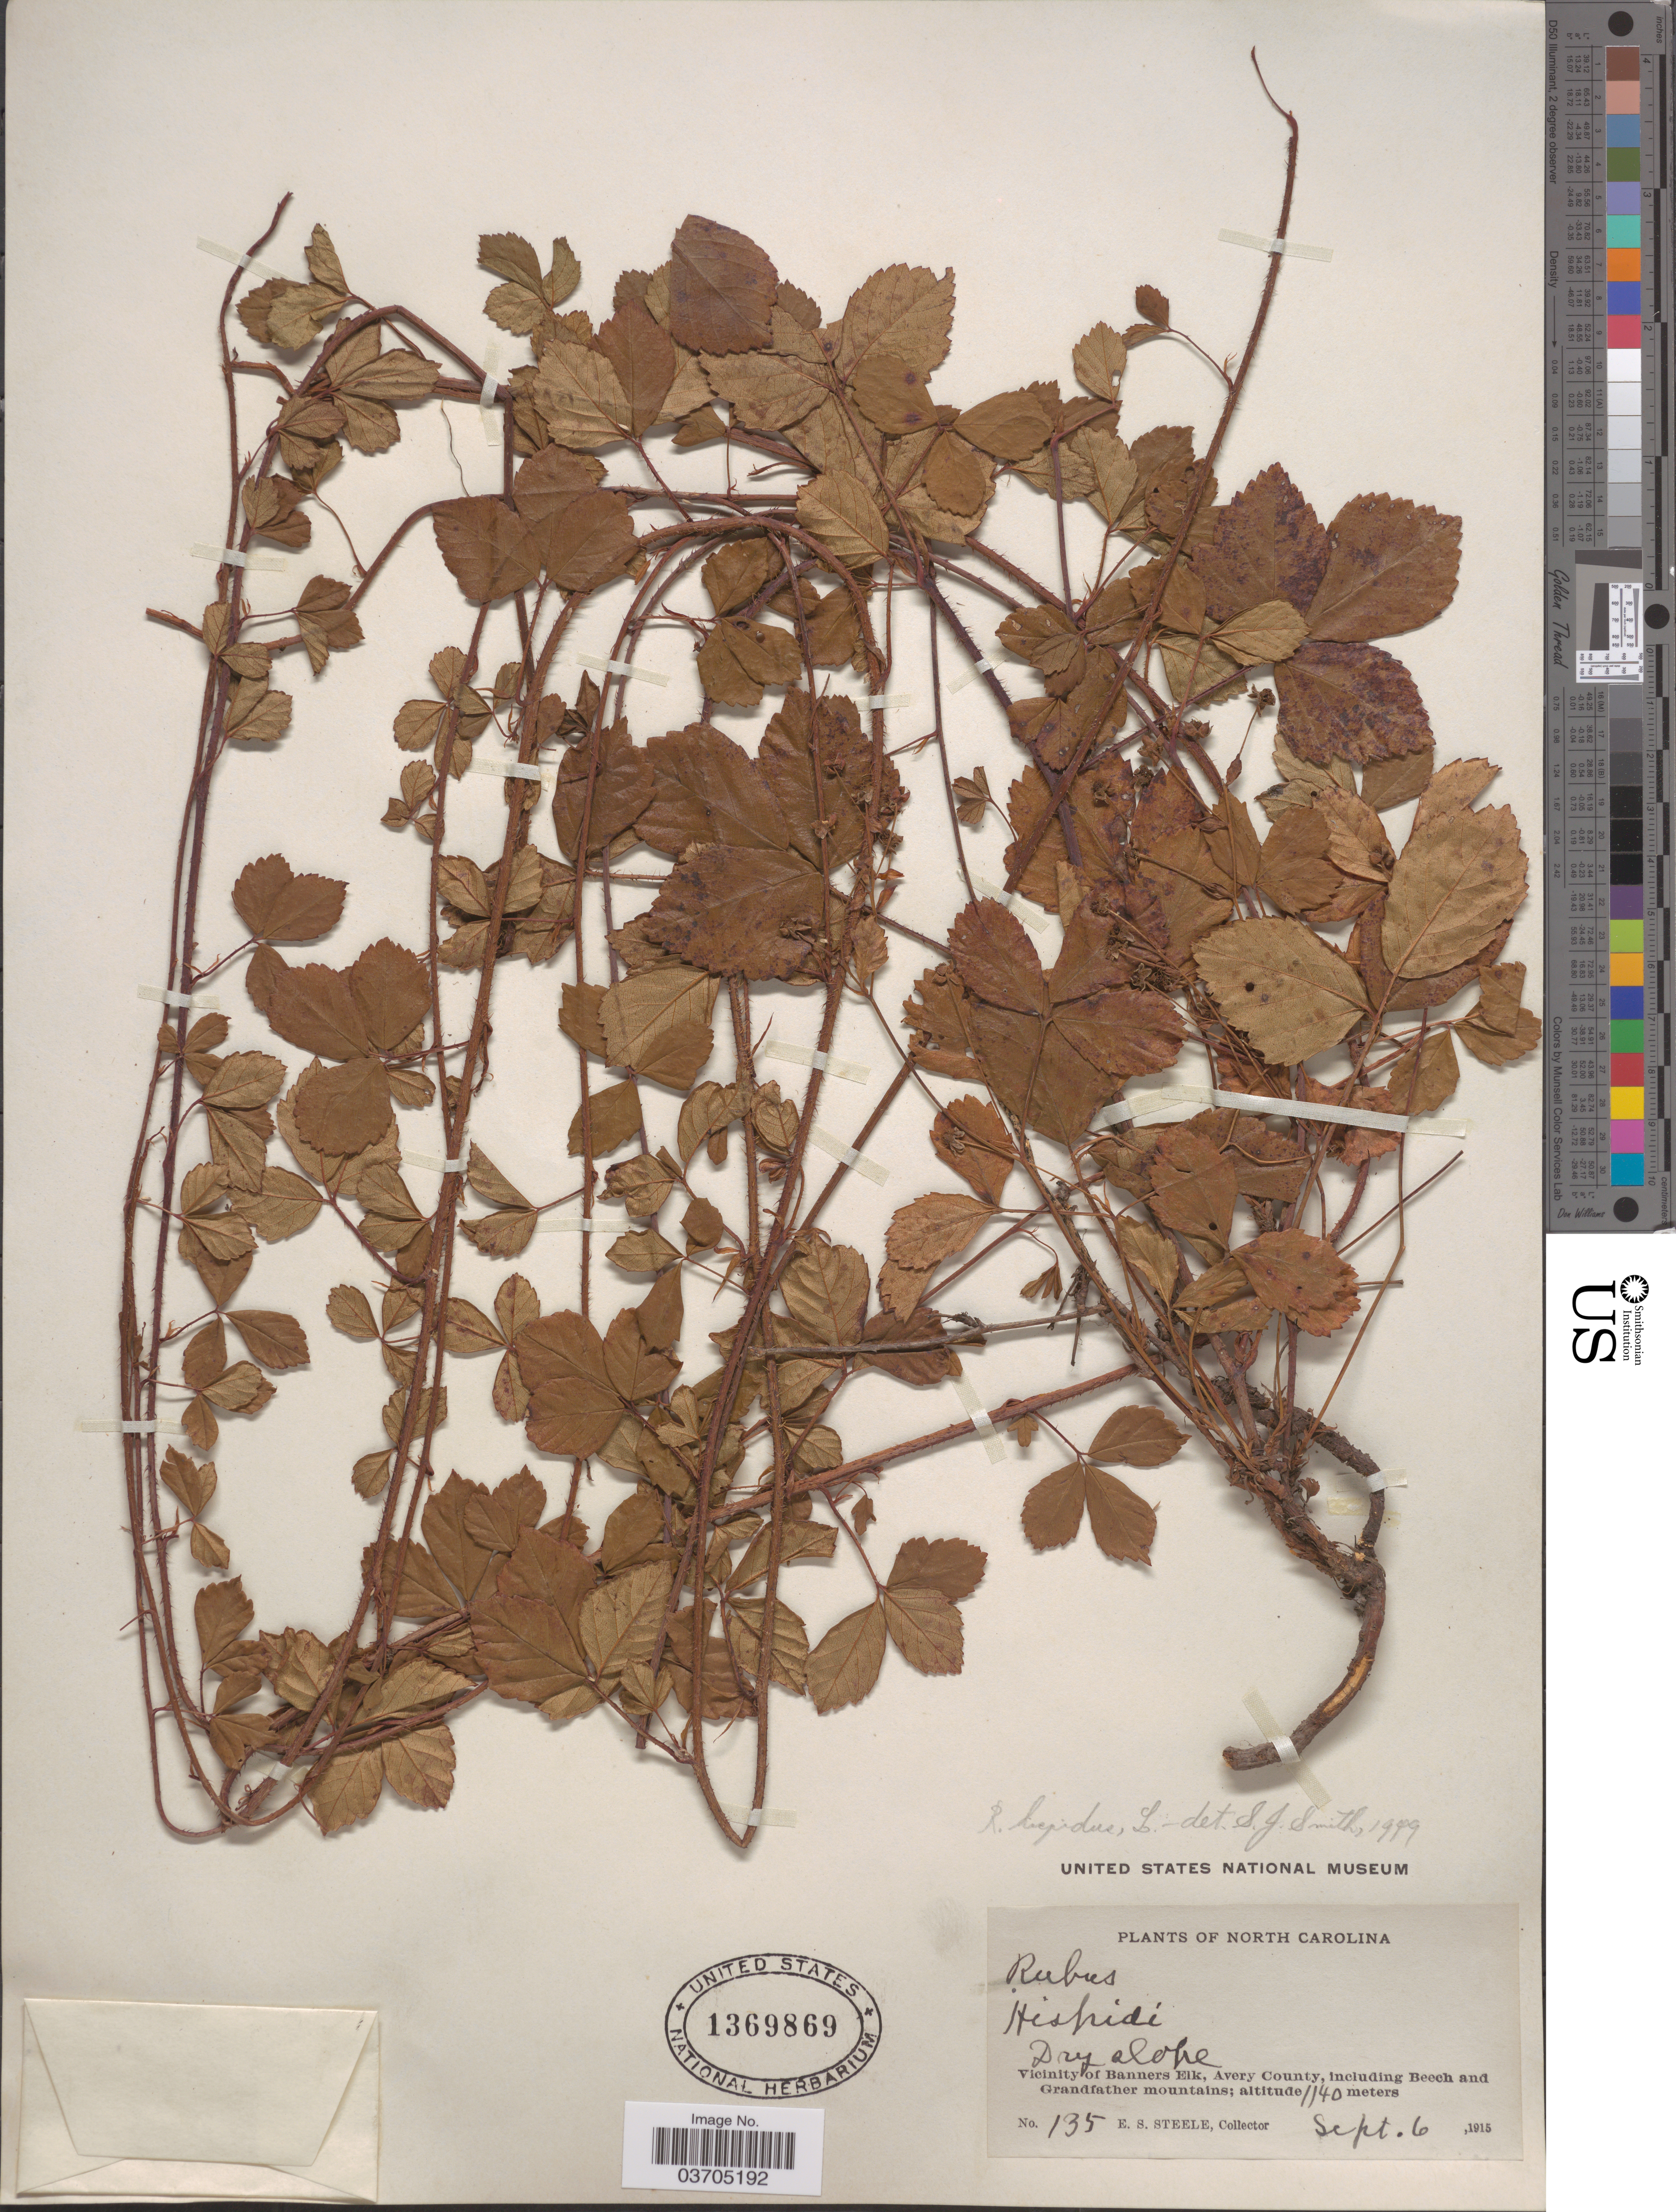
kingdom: Plantae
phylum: Tracheophyta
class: Magnoliopsida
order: Rosales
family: Rosaceae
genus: Rubus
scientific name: Rubus hispidus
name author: L.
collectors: E. Steele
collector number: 135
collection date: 1915-09-06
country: United States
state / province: North Carolina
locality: Vicinity of banners Elk, Avery County, including Beech and Grandfather mountains.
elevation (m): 1140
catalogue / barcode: US 1369869